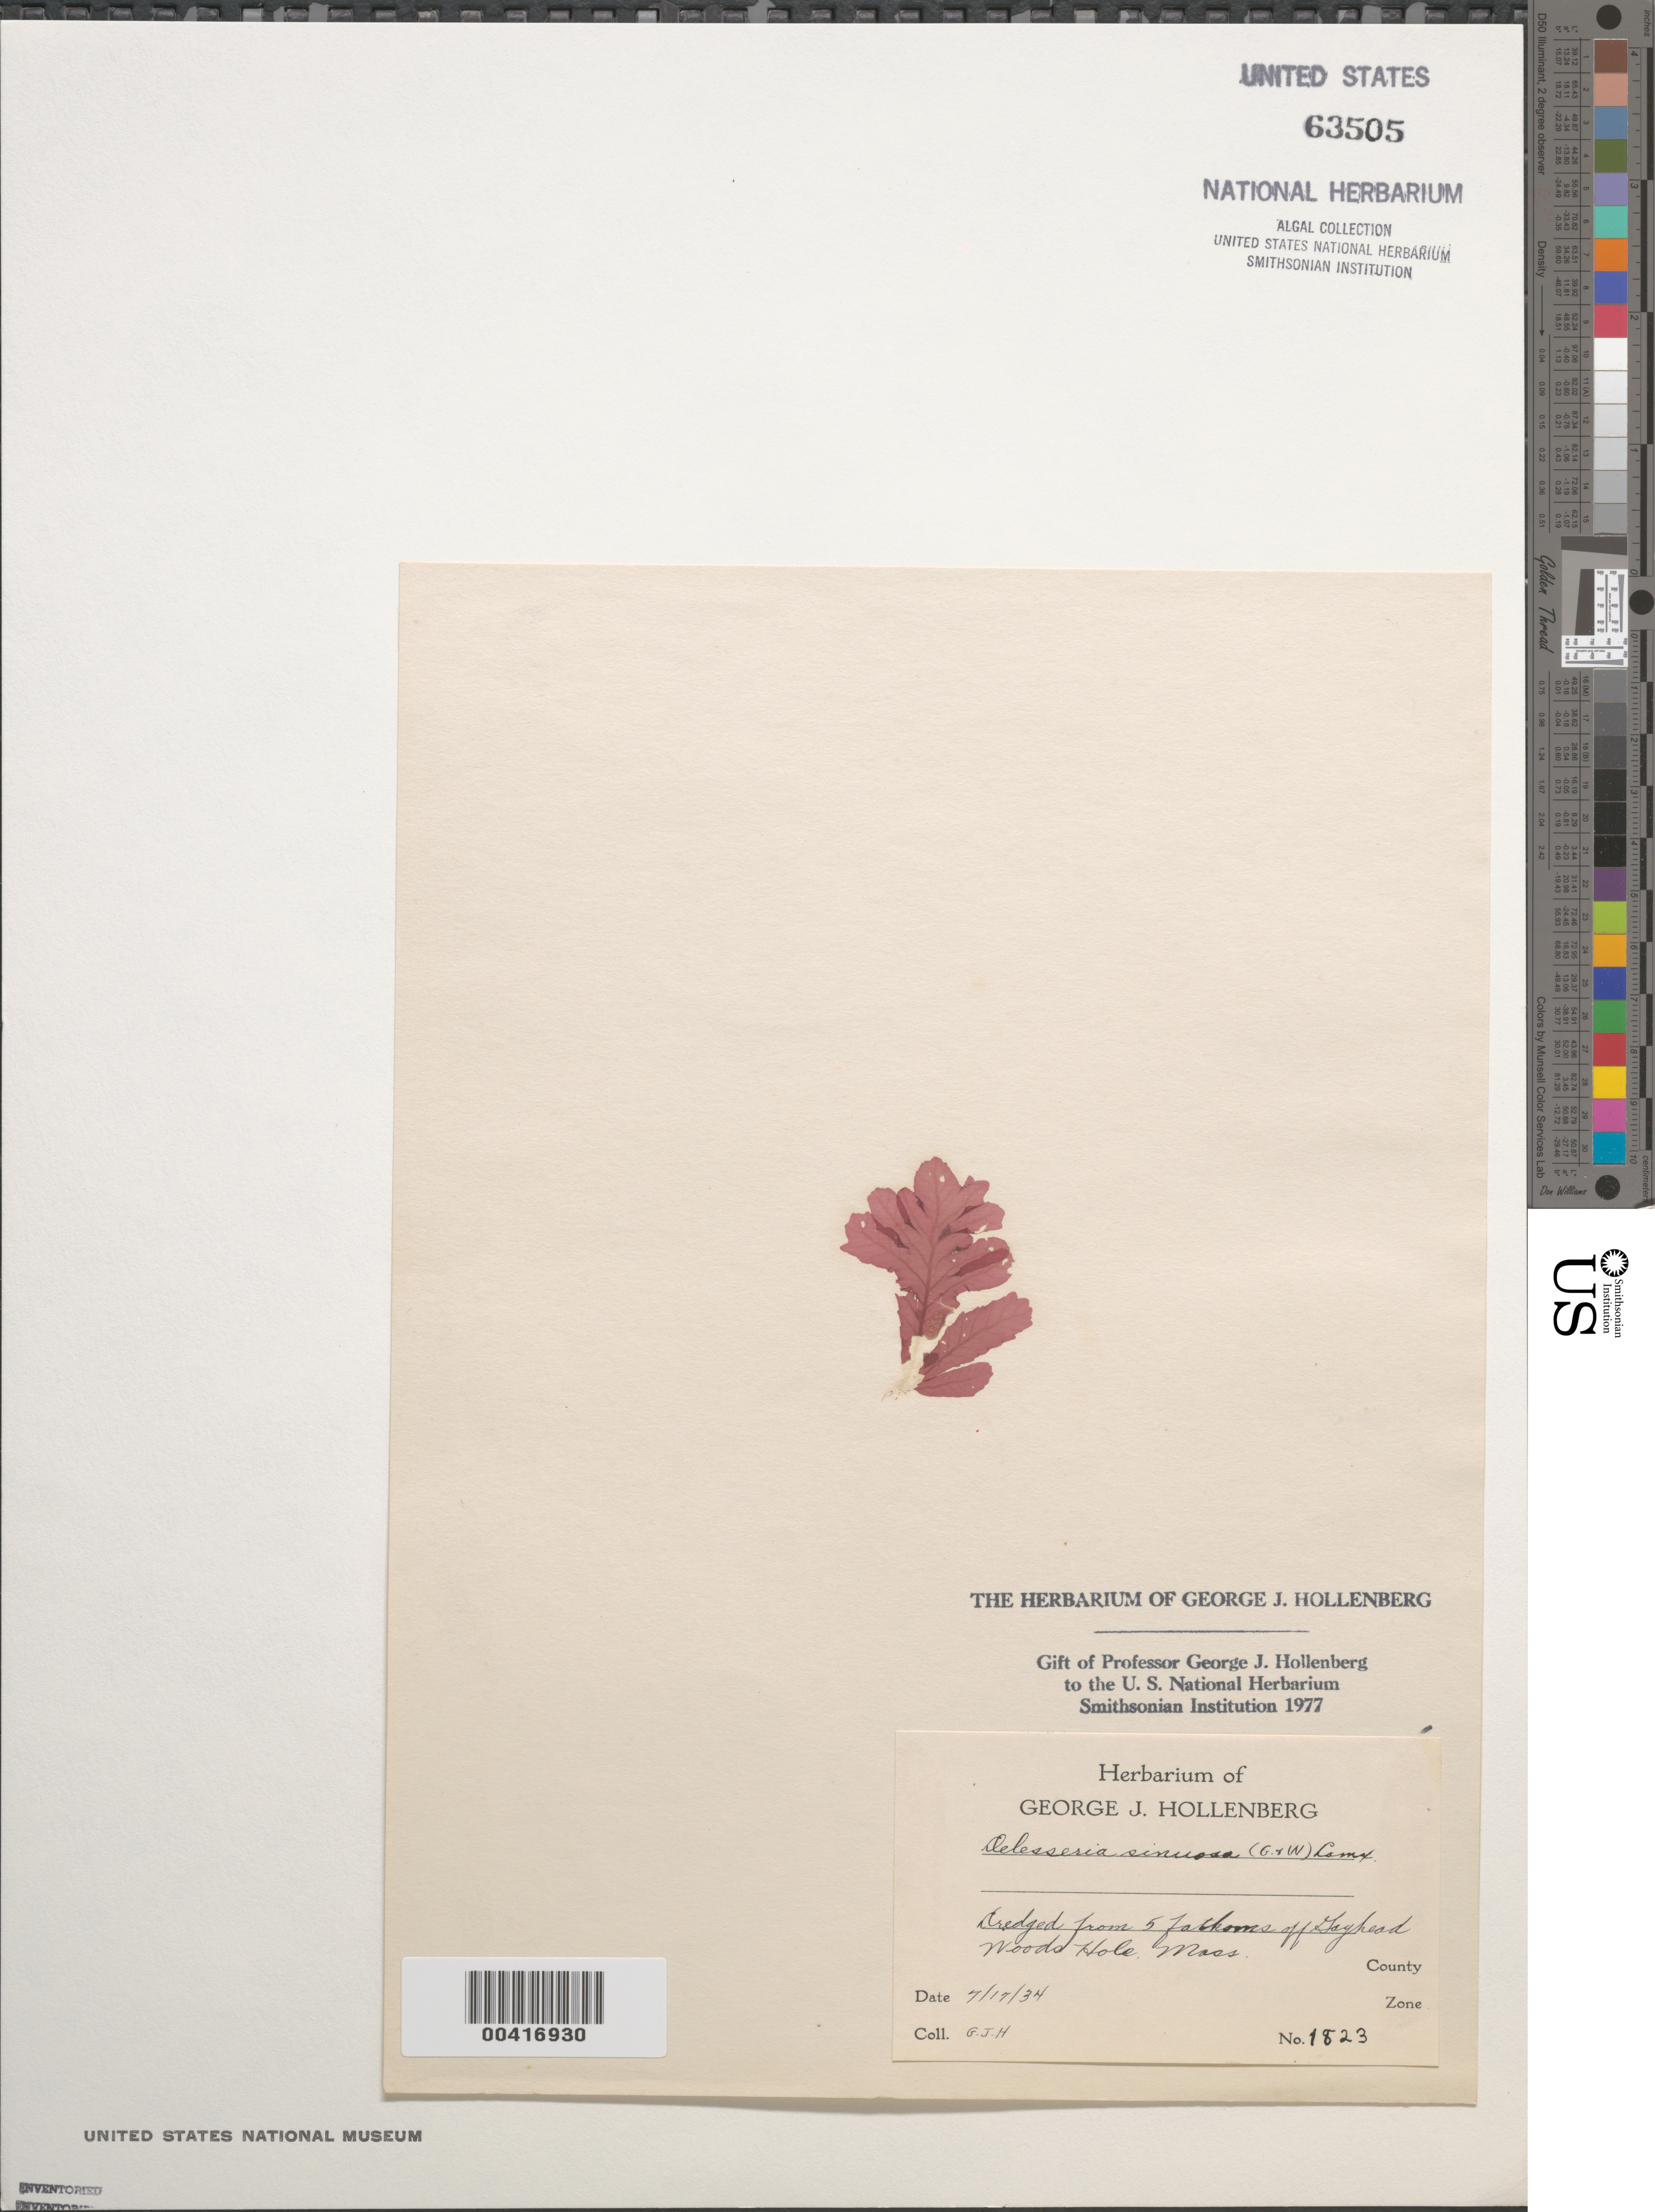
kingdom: Plantae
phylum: Rhodophyta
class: Florideophyceae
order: Ceramiales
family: Delesseriaceae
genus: Phycodrys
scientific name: Phycodrys rubens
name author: (L.) Batters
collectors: G. Hollenberg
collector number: GJH 1823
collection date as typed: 17 Jul 1934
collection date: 1934-07-17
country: United States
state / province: Massachusetts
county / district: Dukes County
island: Martha's Vineyard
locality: Off Gay Head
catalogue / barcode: US 63505